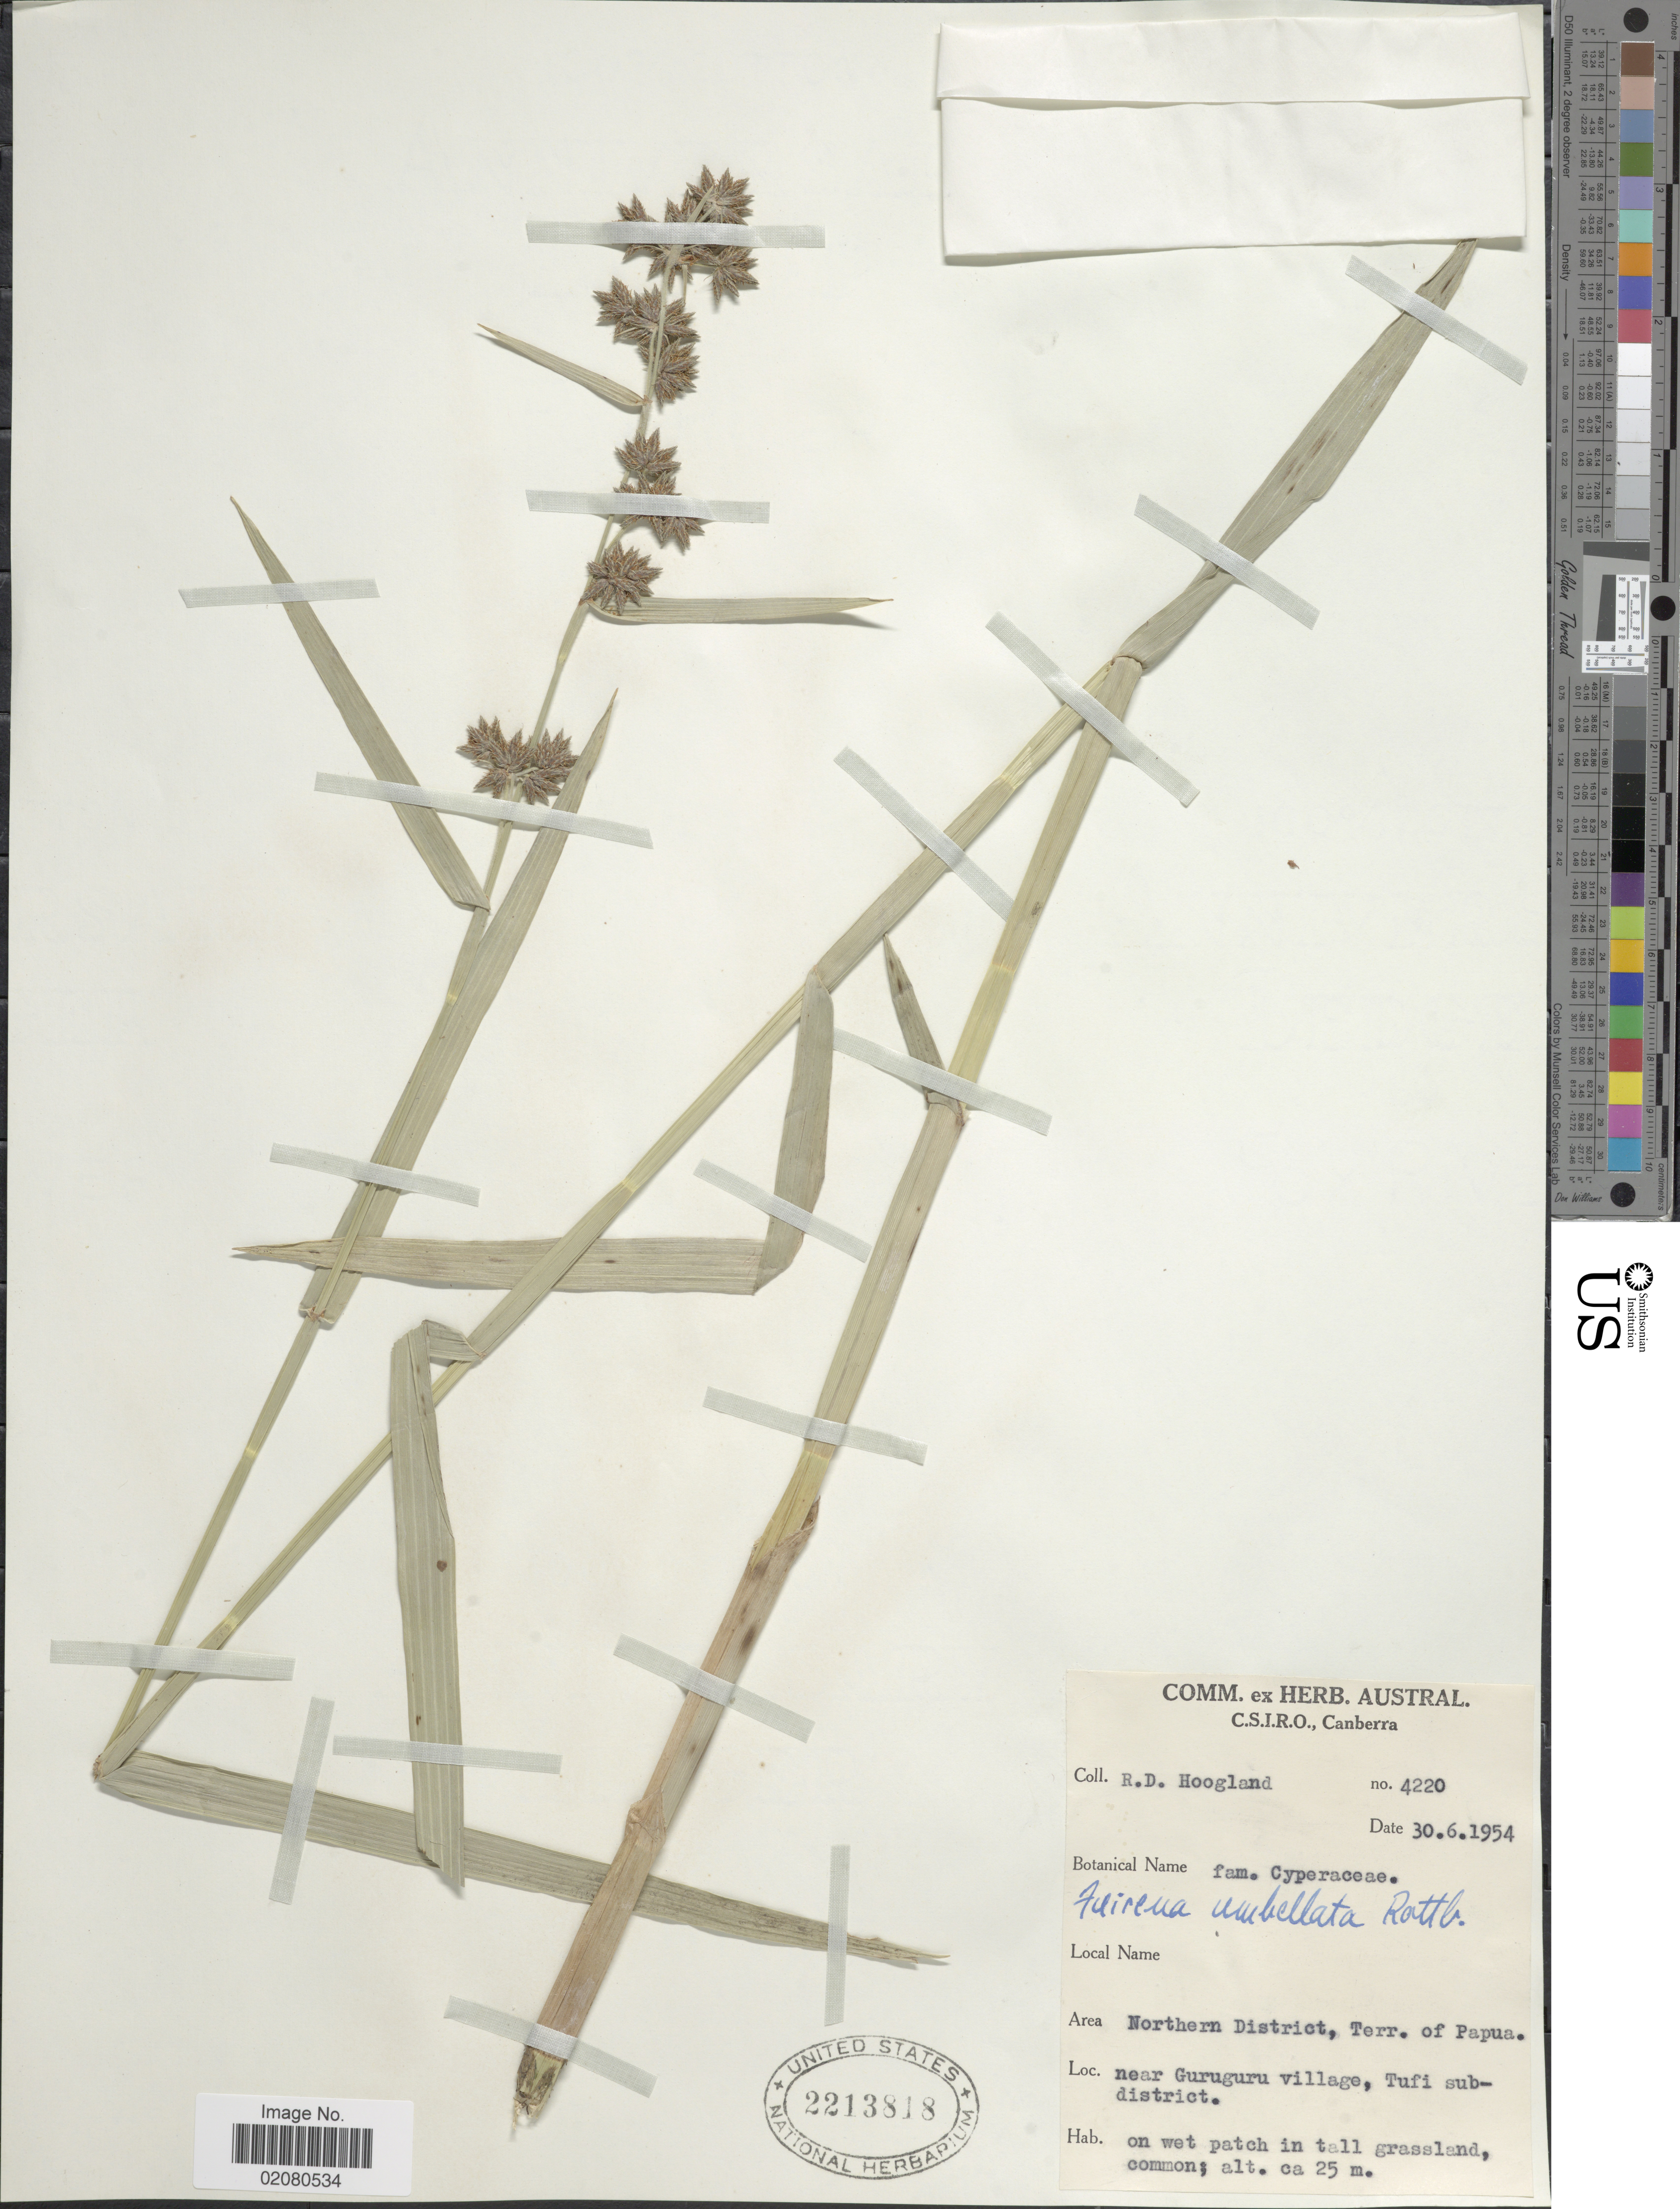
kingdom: Plantae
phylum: Tracheophyta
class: Liliopsida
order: Poales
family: Cyperaceae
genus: Fuirena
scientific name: Fuirena umbellata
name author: Rottb.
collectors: R. D. Hoogland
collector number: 4220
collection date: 1954-06-30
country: Papua New Guinea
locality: Northern Div., Terr. of Papua, near Guruguru village, Tufi subdistrict.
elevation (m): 25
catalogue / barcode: US 2213818